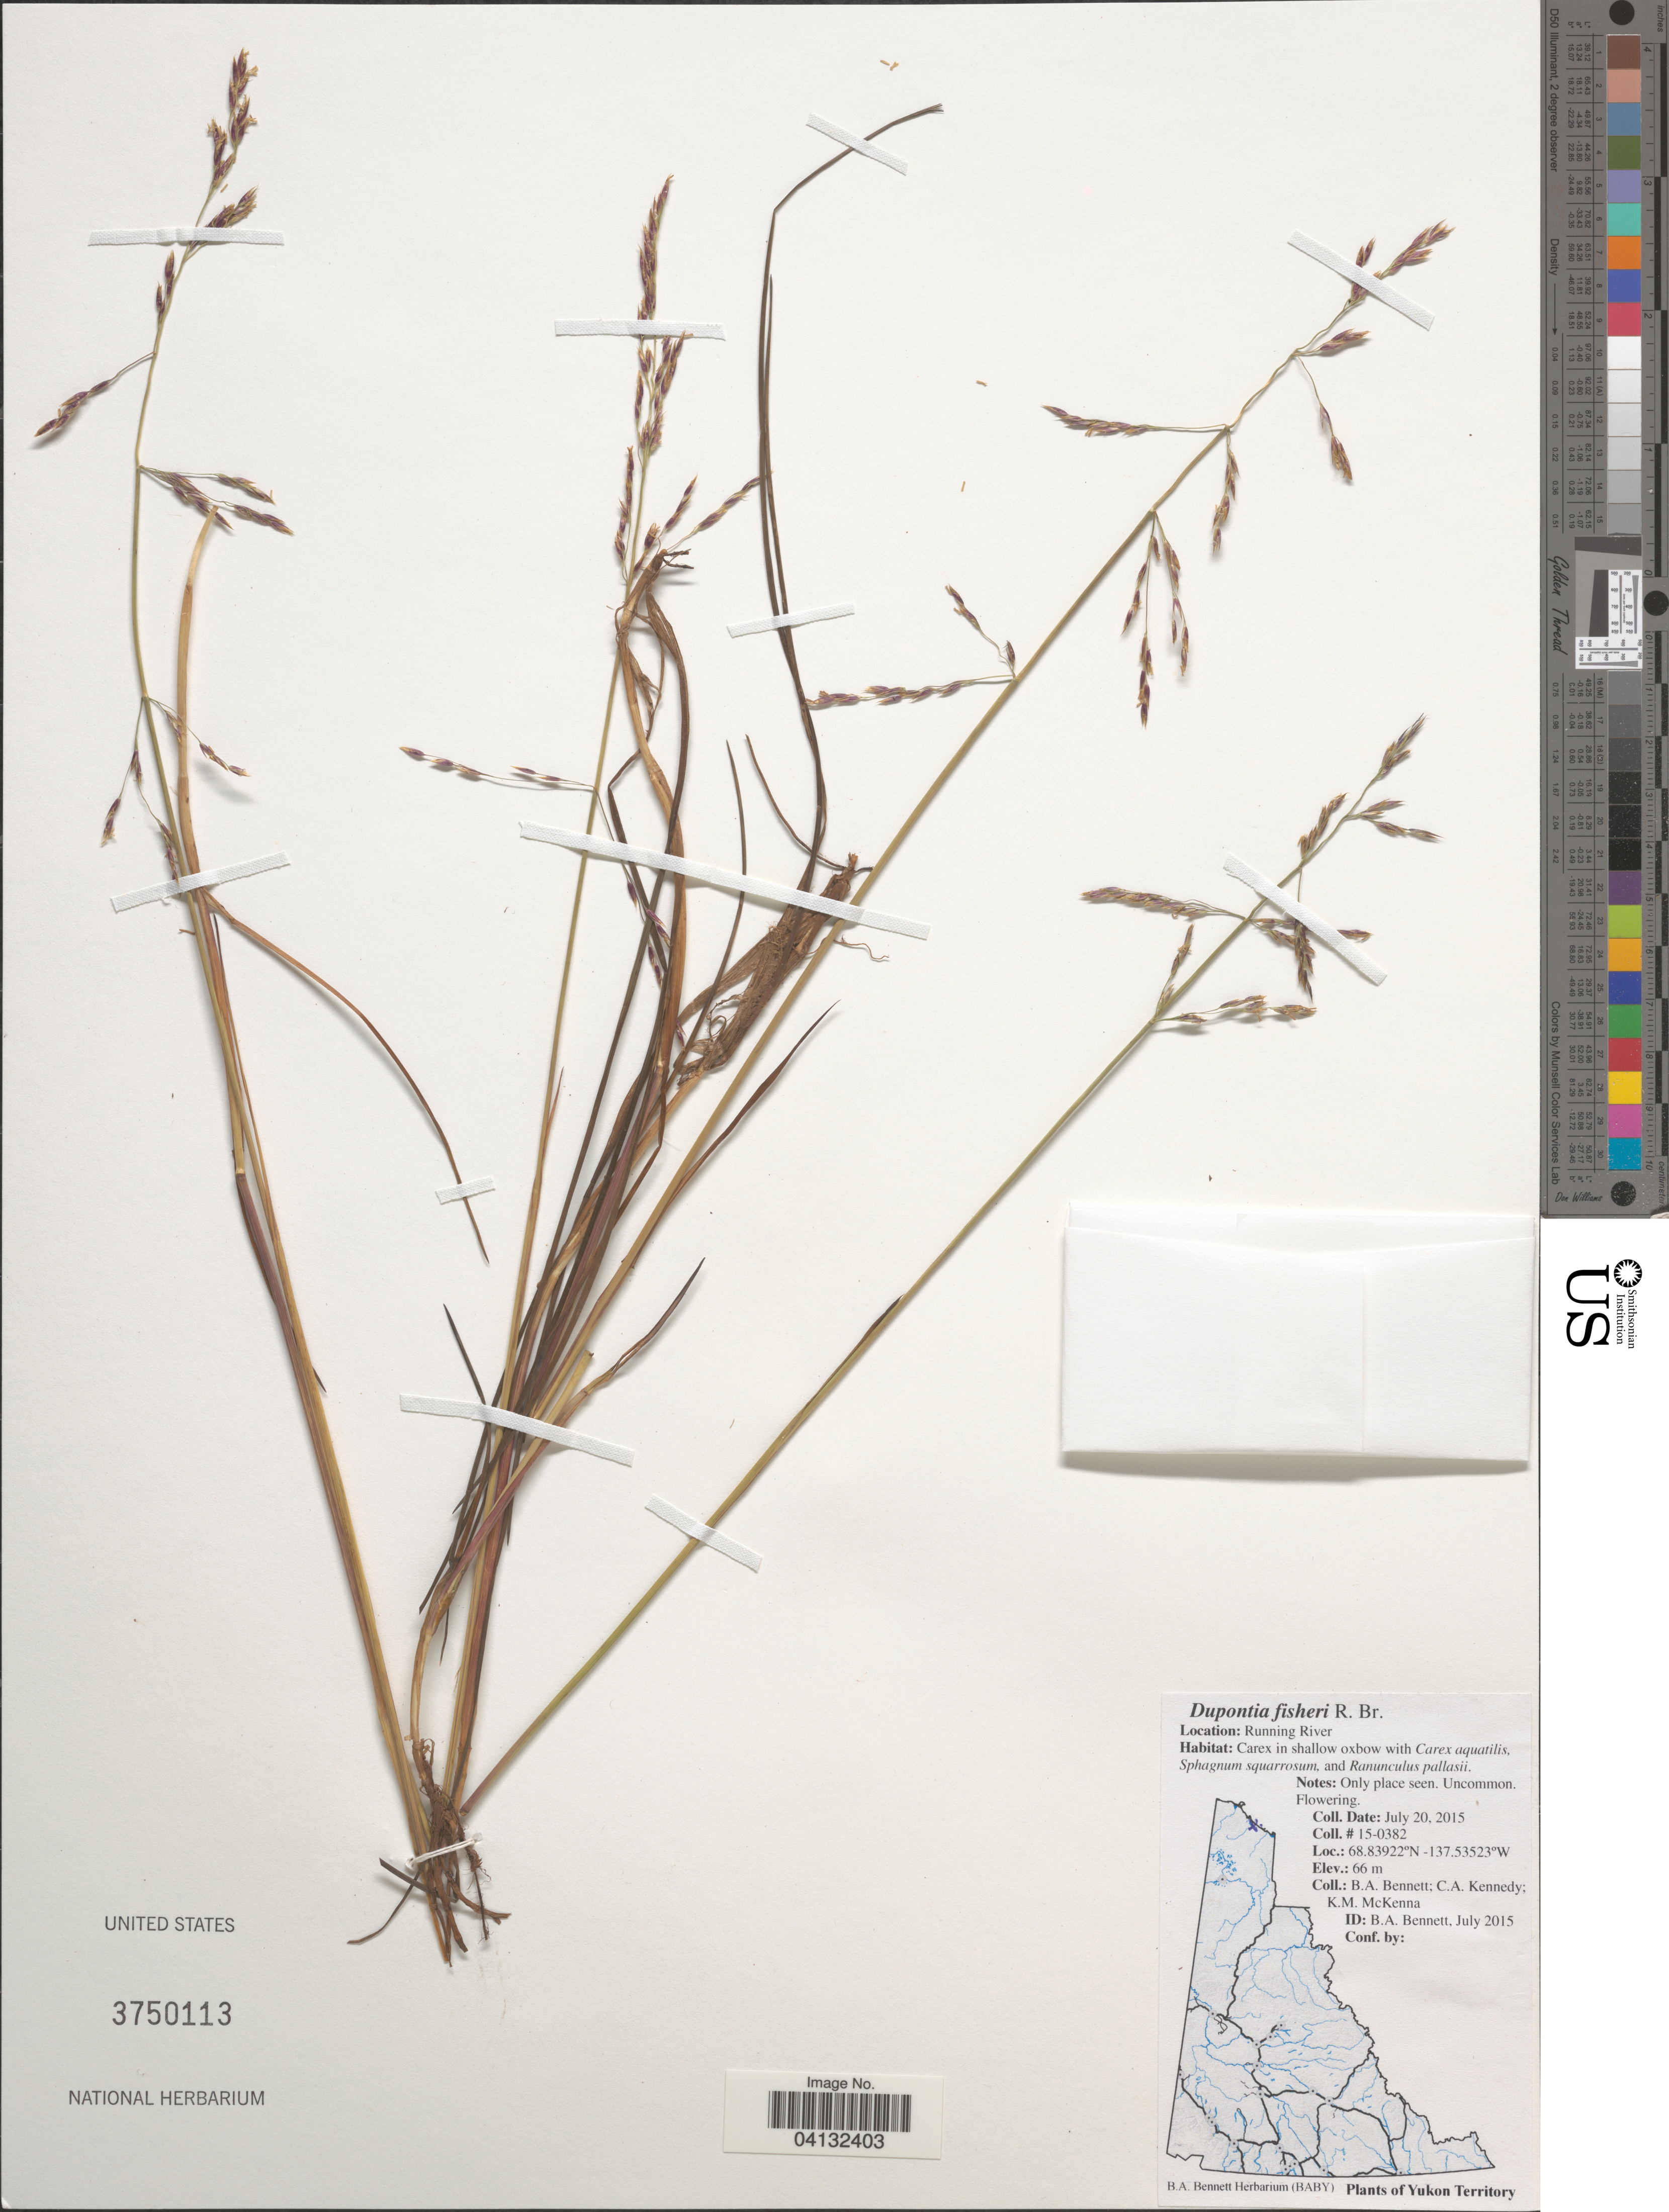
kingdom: Plantae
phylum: Tracheophyta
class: Liliopsida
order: Poales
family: Poaceae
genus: Dupontia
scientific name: Dupontia fisheri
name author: R. Br.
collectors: B. A. Bennett, C. Kennedy & K. McKenna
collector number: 15-0382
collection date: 2015-07-20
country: Canada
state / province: Yukon Territory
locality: Running River.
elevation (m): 66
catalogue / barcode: US 3750113